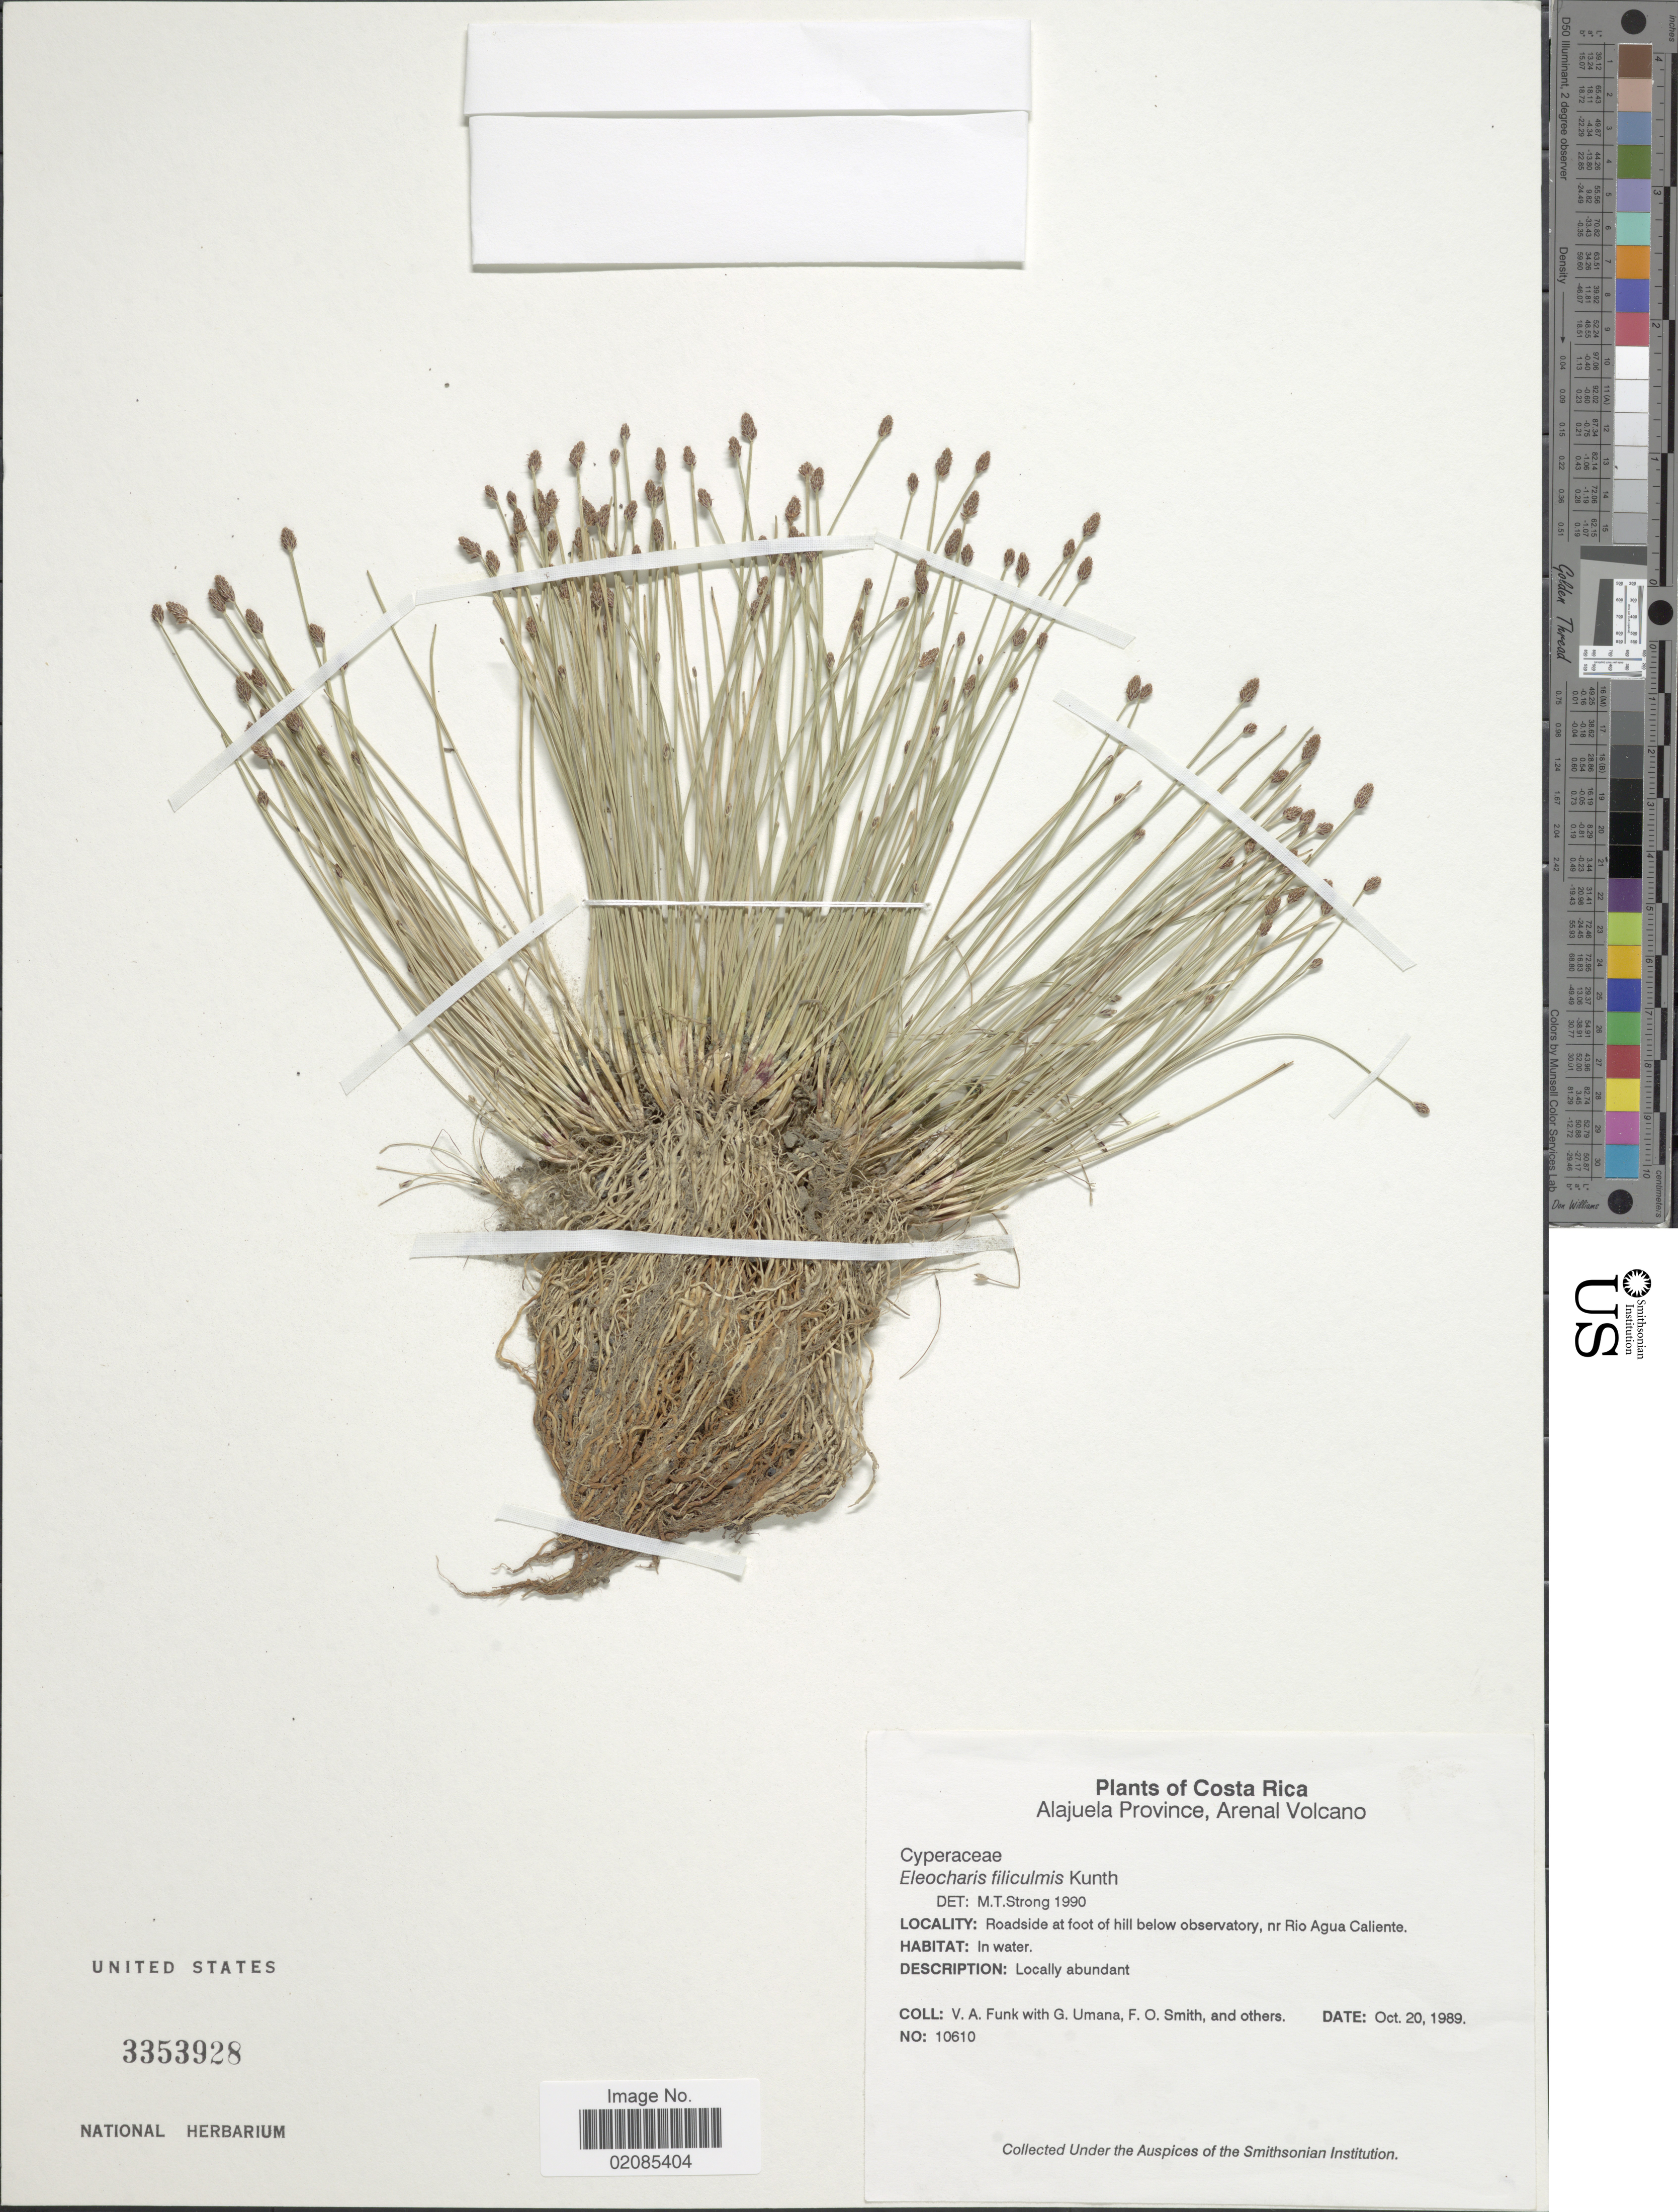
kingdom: Plantae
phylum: Tracheophyta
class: Liliopsida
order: Poales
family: Cyperaceae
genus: Eleocharis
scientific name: Eleocharis filiculmis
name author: Kunth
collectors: V. Funk, G. Umana, F. Smith & et al.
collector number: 10610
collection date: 1989-10-20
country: Costa Rica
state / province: Alajuela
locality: Arenal Volcano, roadside at foor of hill below observatory, nr rio Agua Caliente.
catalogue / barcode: US 3353928